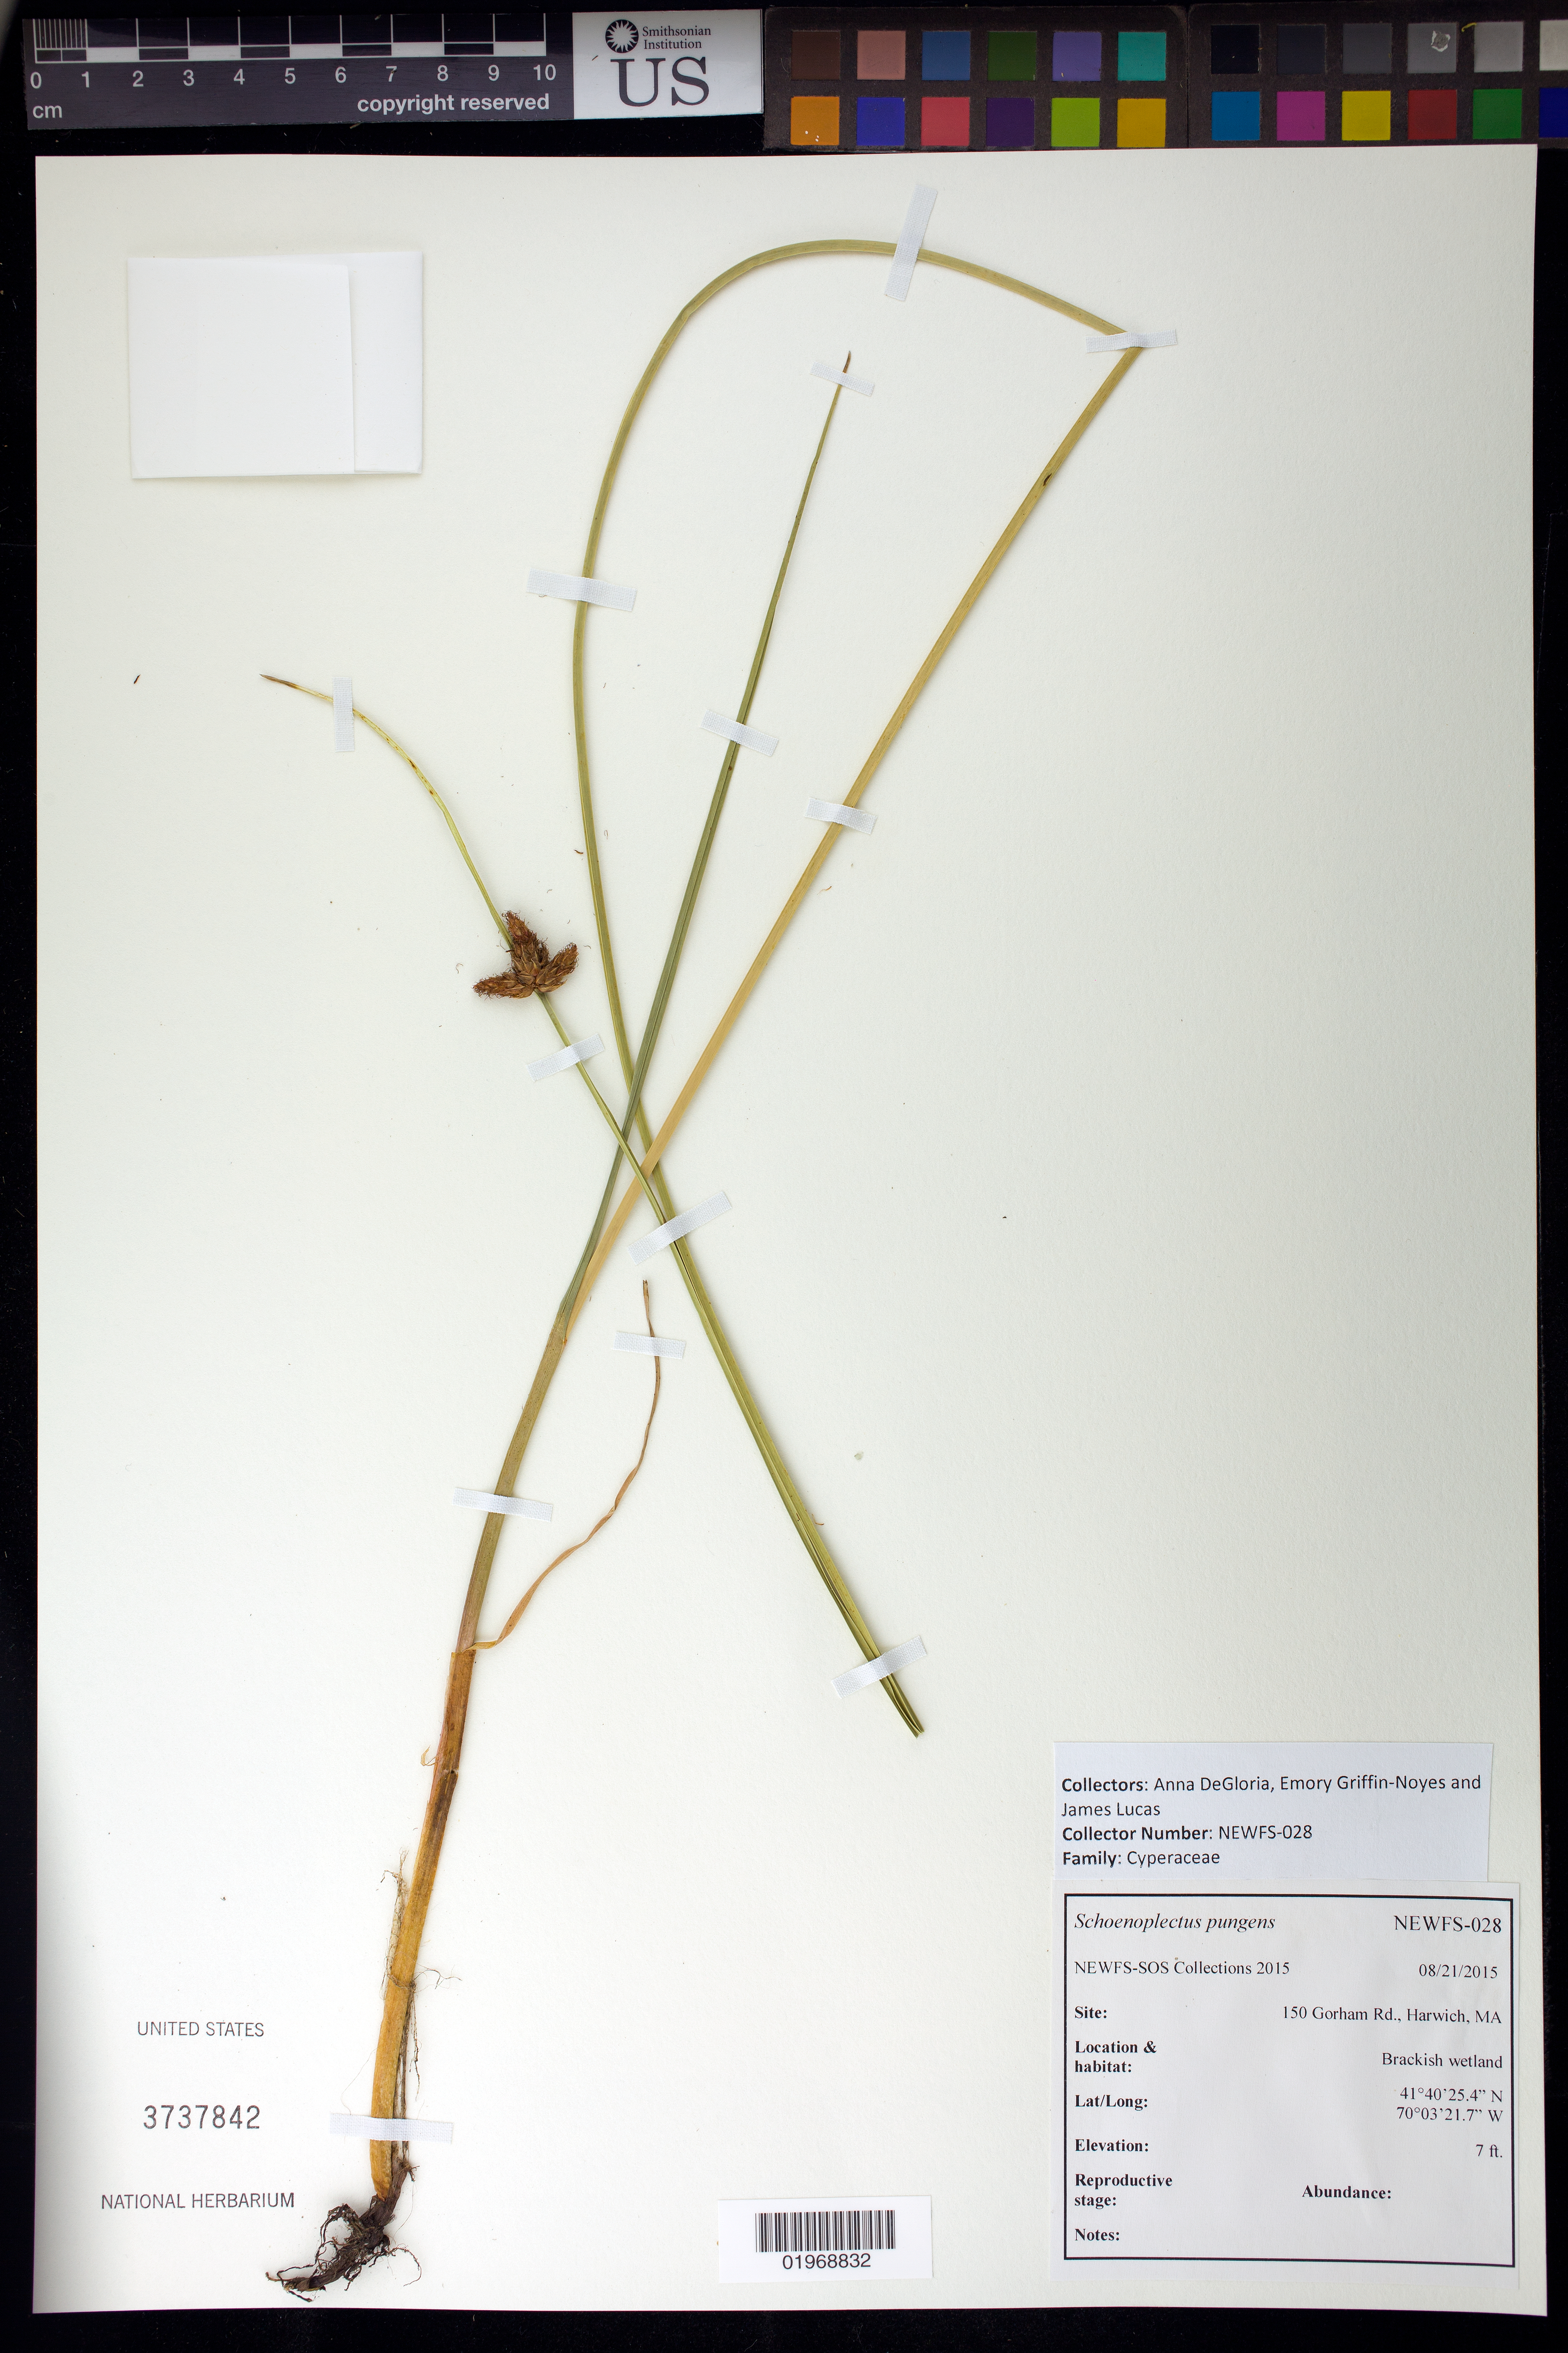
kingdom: Plantae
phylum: Tracheophyta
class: Liliopsida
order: Poales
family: Cyperaceae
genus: Schoenoplectus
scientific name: Schoenoplectus pungens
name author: (Vahl) Palla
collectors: A. DeGloria, E. Griffin-Noyes & J. Lucas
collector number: NEWFS-028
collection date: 2015-08-21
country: United States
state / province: Massachusetts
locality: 150 Gorham Rd, Harwich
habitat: Brackish wetland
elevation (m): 2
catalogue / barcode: US 3737842